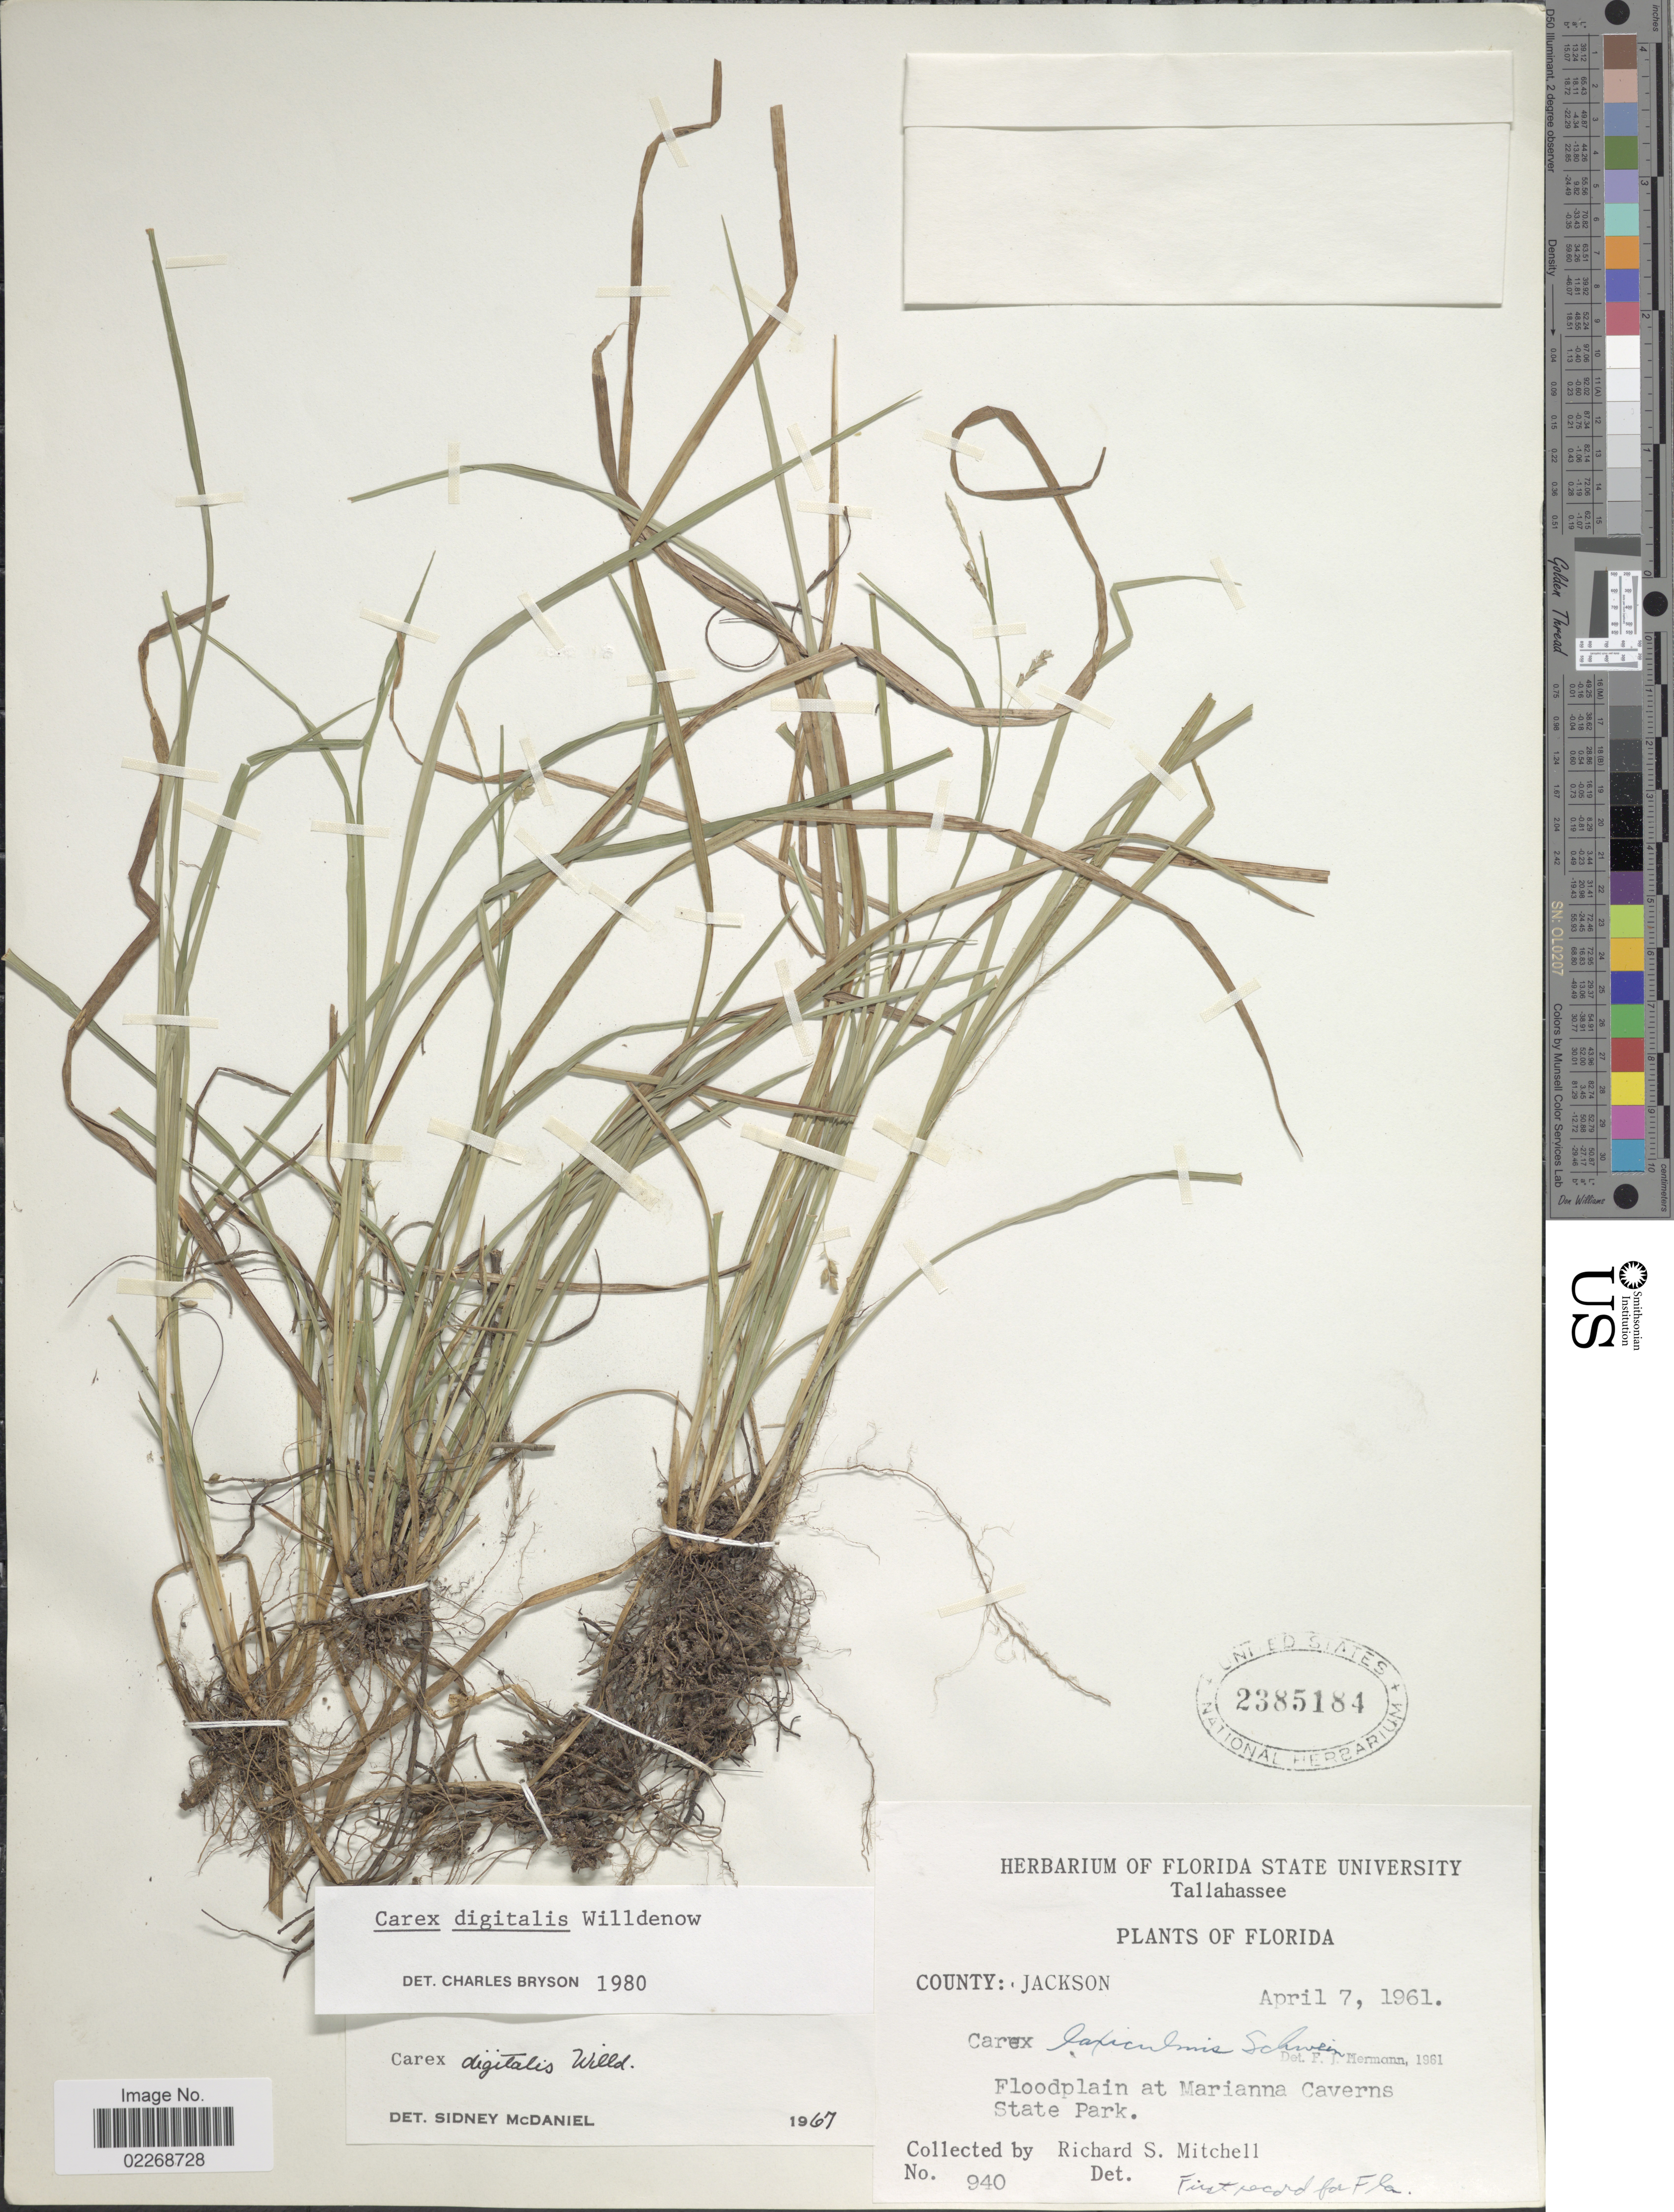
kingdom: Plantae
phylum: Tracheophyta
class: Liliopsida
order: Poales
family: Cyperaceae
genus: Carex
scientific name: Carex digitalis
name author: Willd.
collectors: R. S. Mitchell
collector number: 940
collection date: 1961-04-07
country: United States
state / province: Florida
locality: County: Jackson. Floodplain at Marianna Caverns State Park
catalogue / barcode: US 2385184